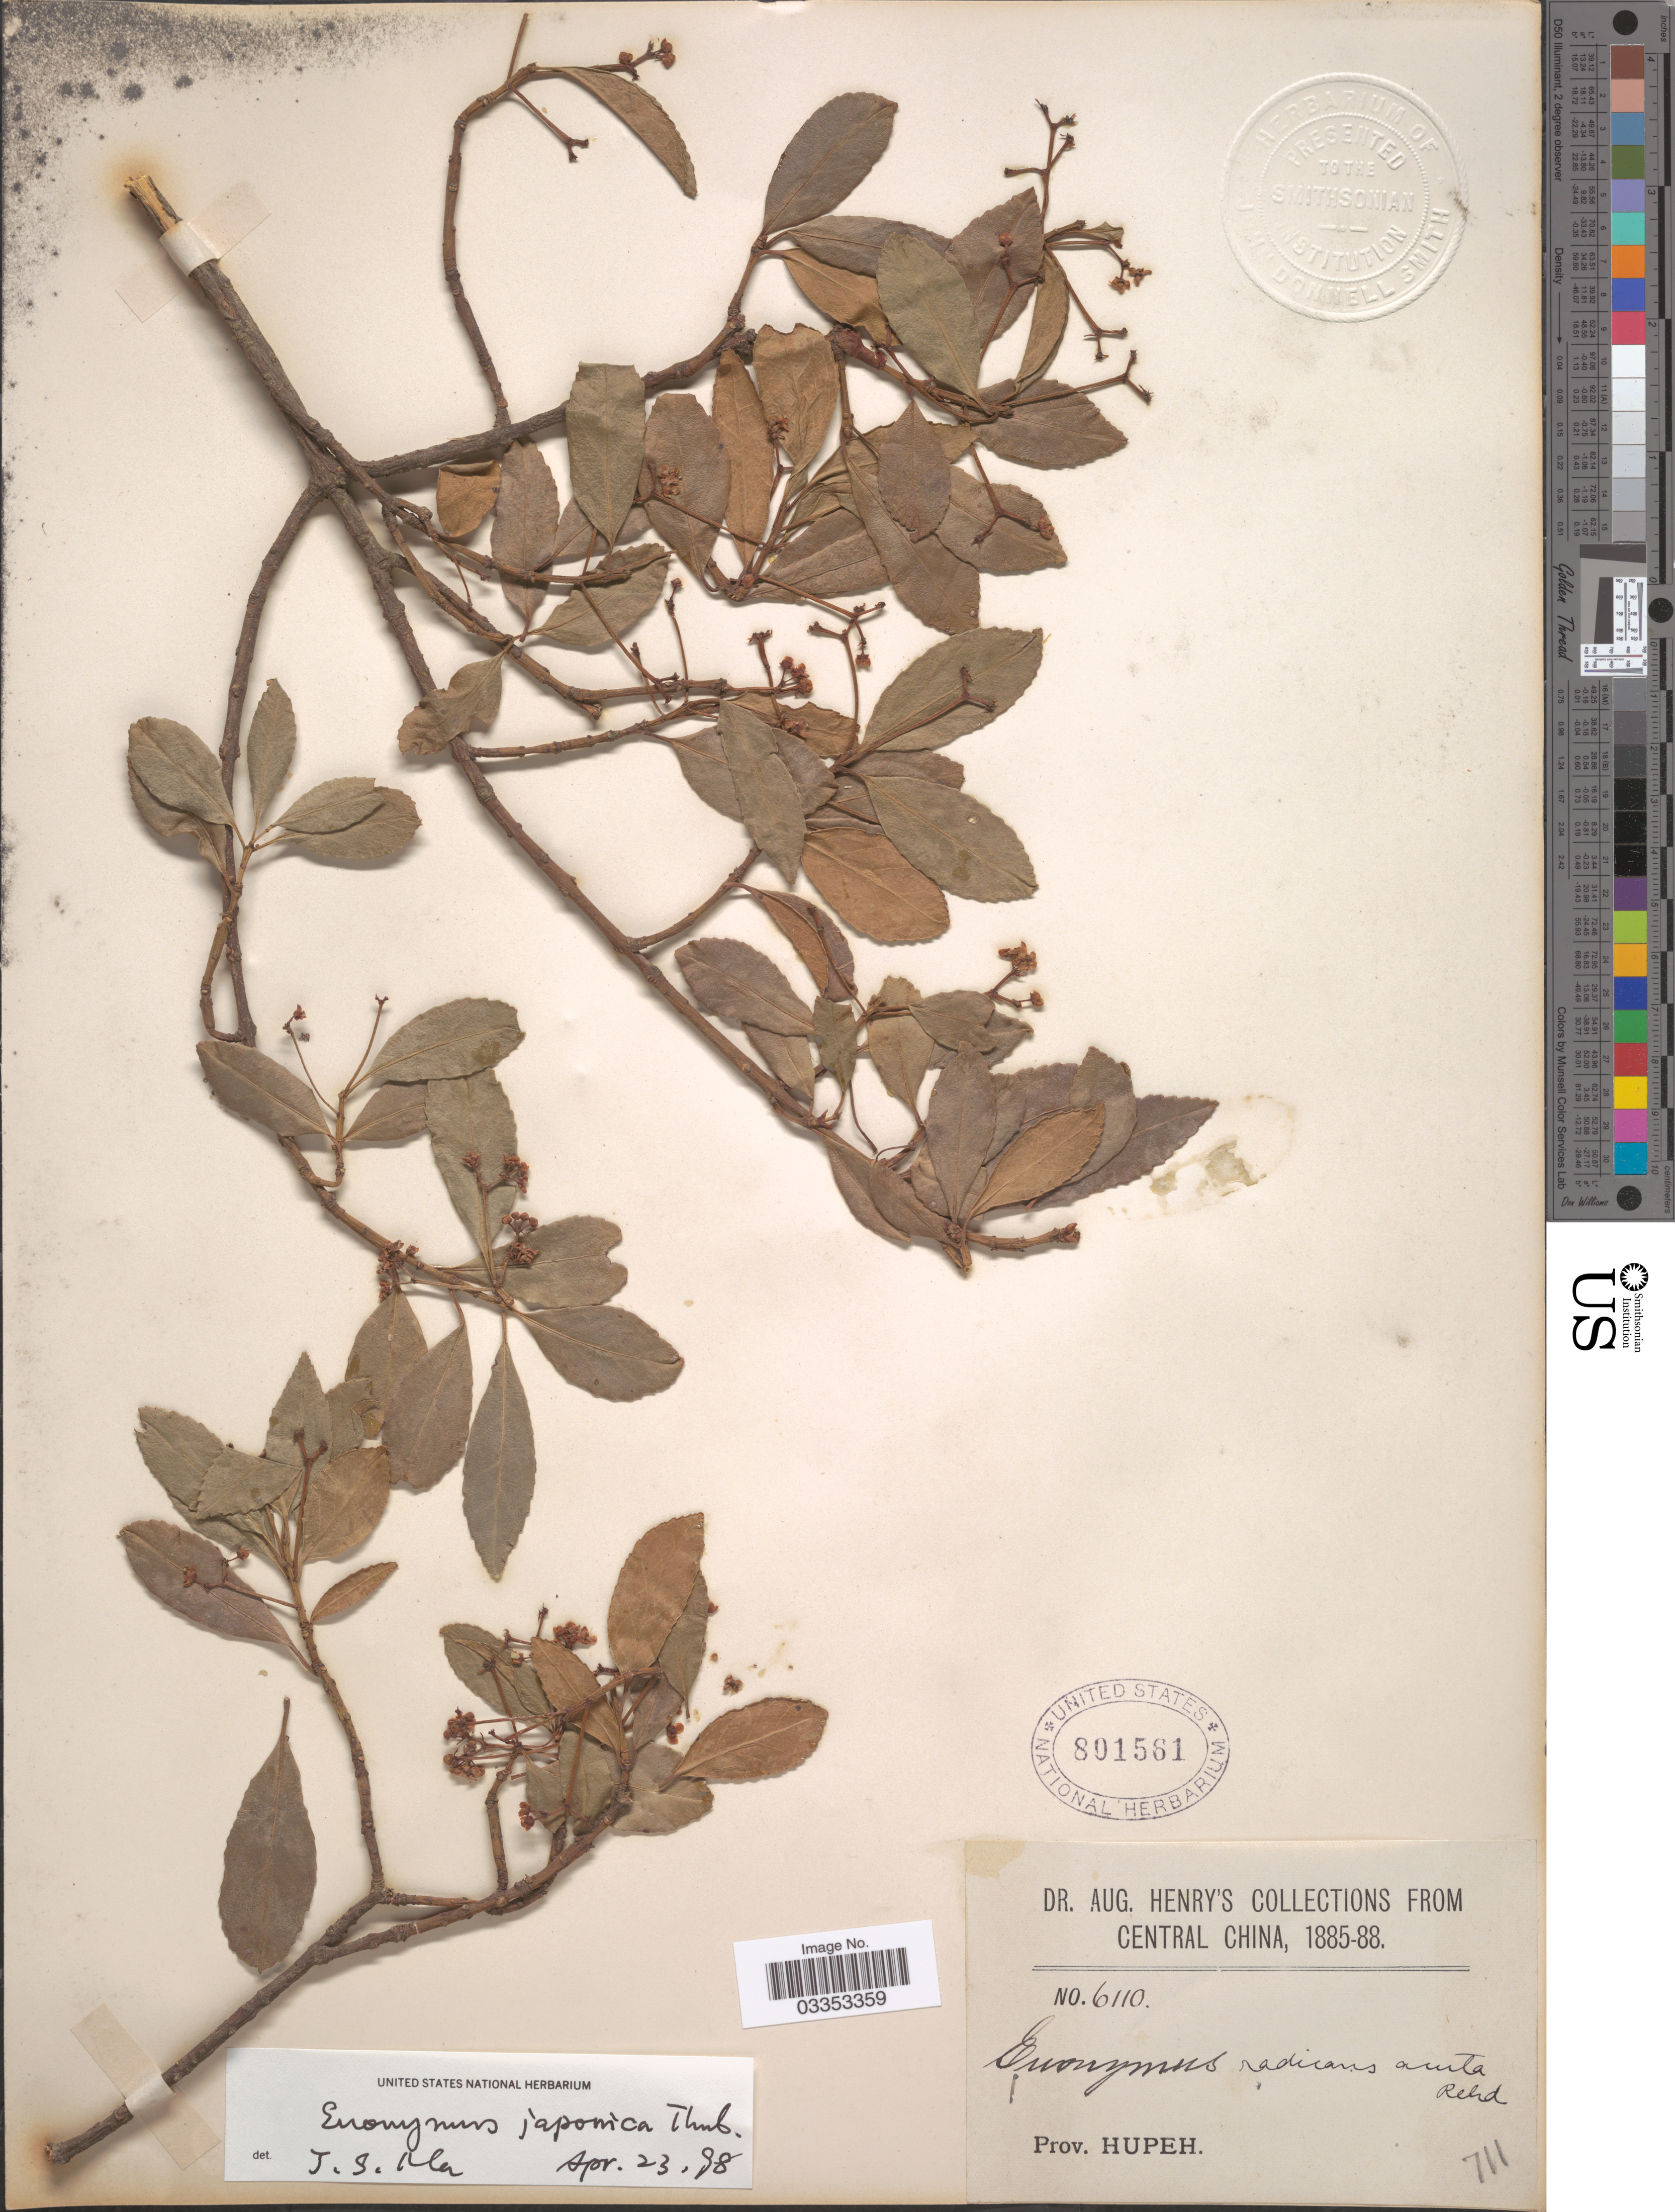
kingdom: Plantae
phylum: Tracheophyta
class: Magnoliopsida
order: Celastrales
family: Celastraceae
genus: Euonymus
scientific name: Euonymus japonicus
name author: Thunb.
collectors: A. Henry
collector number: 6110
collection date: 1885/1888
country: China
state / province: Hubei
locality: Central China. Prov. Hupeh.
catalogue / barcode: US 801561